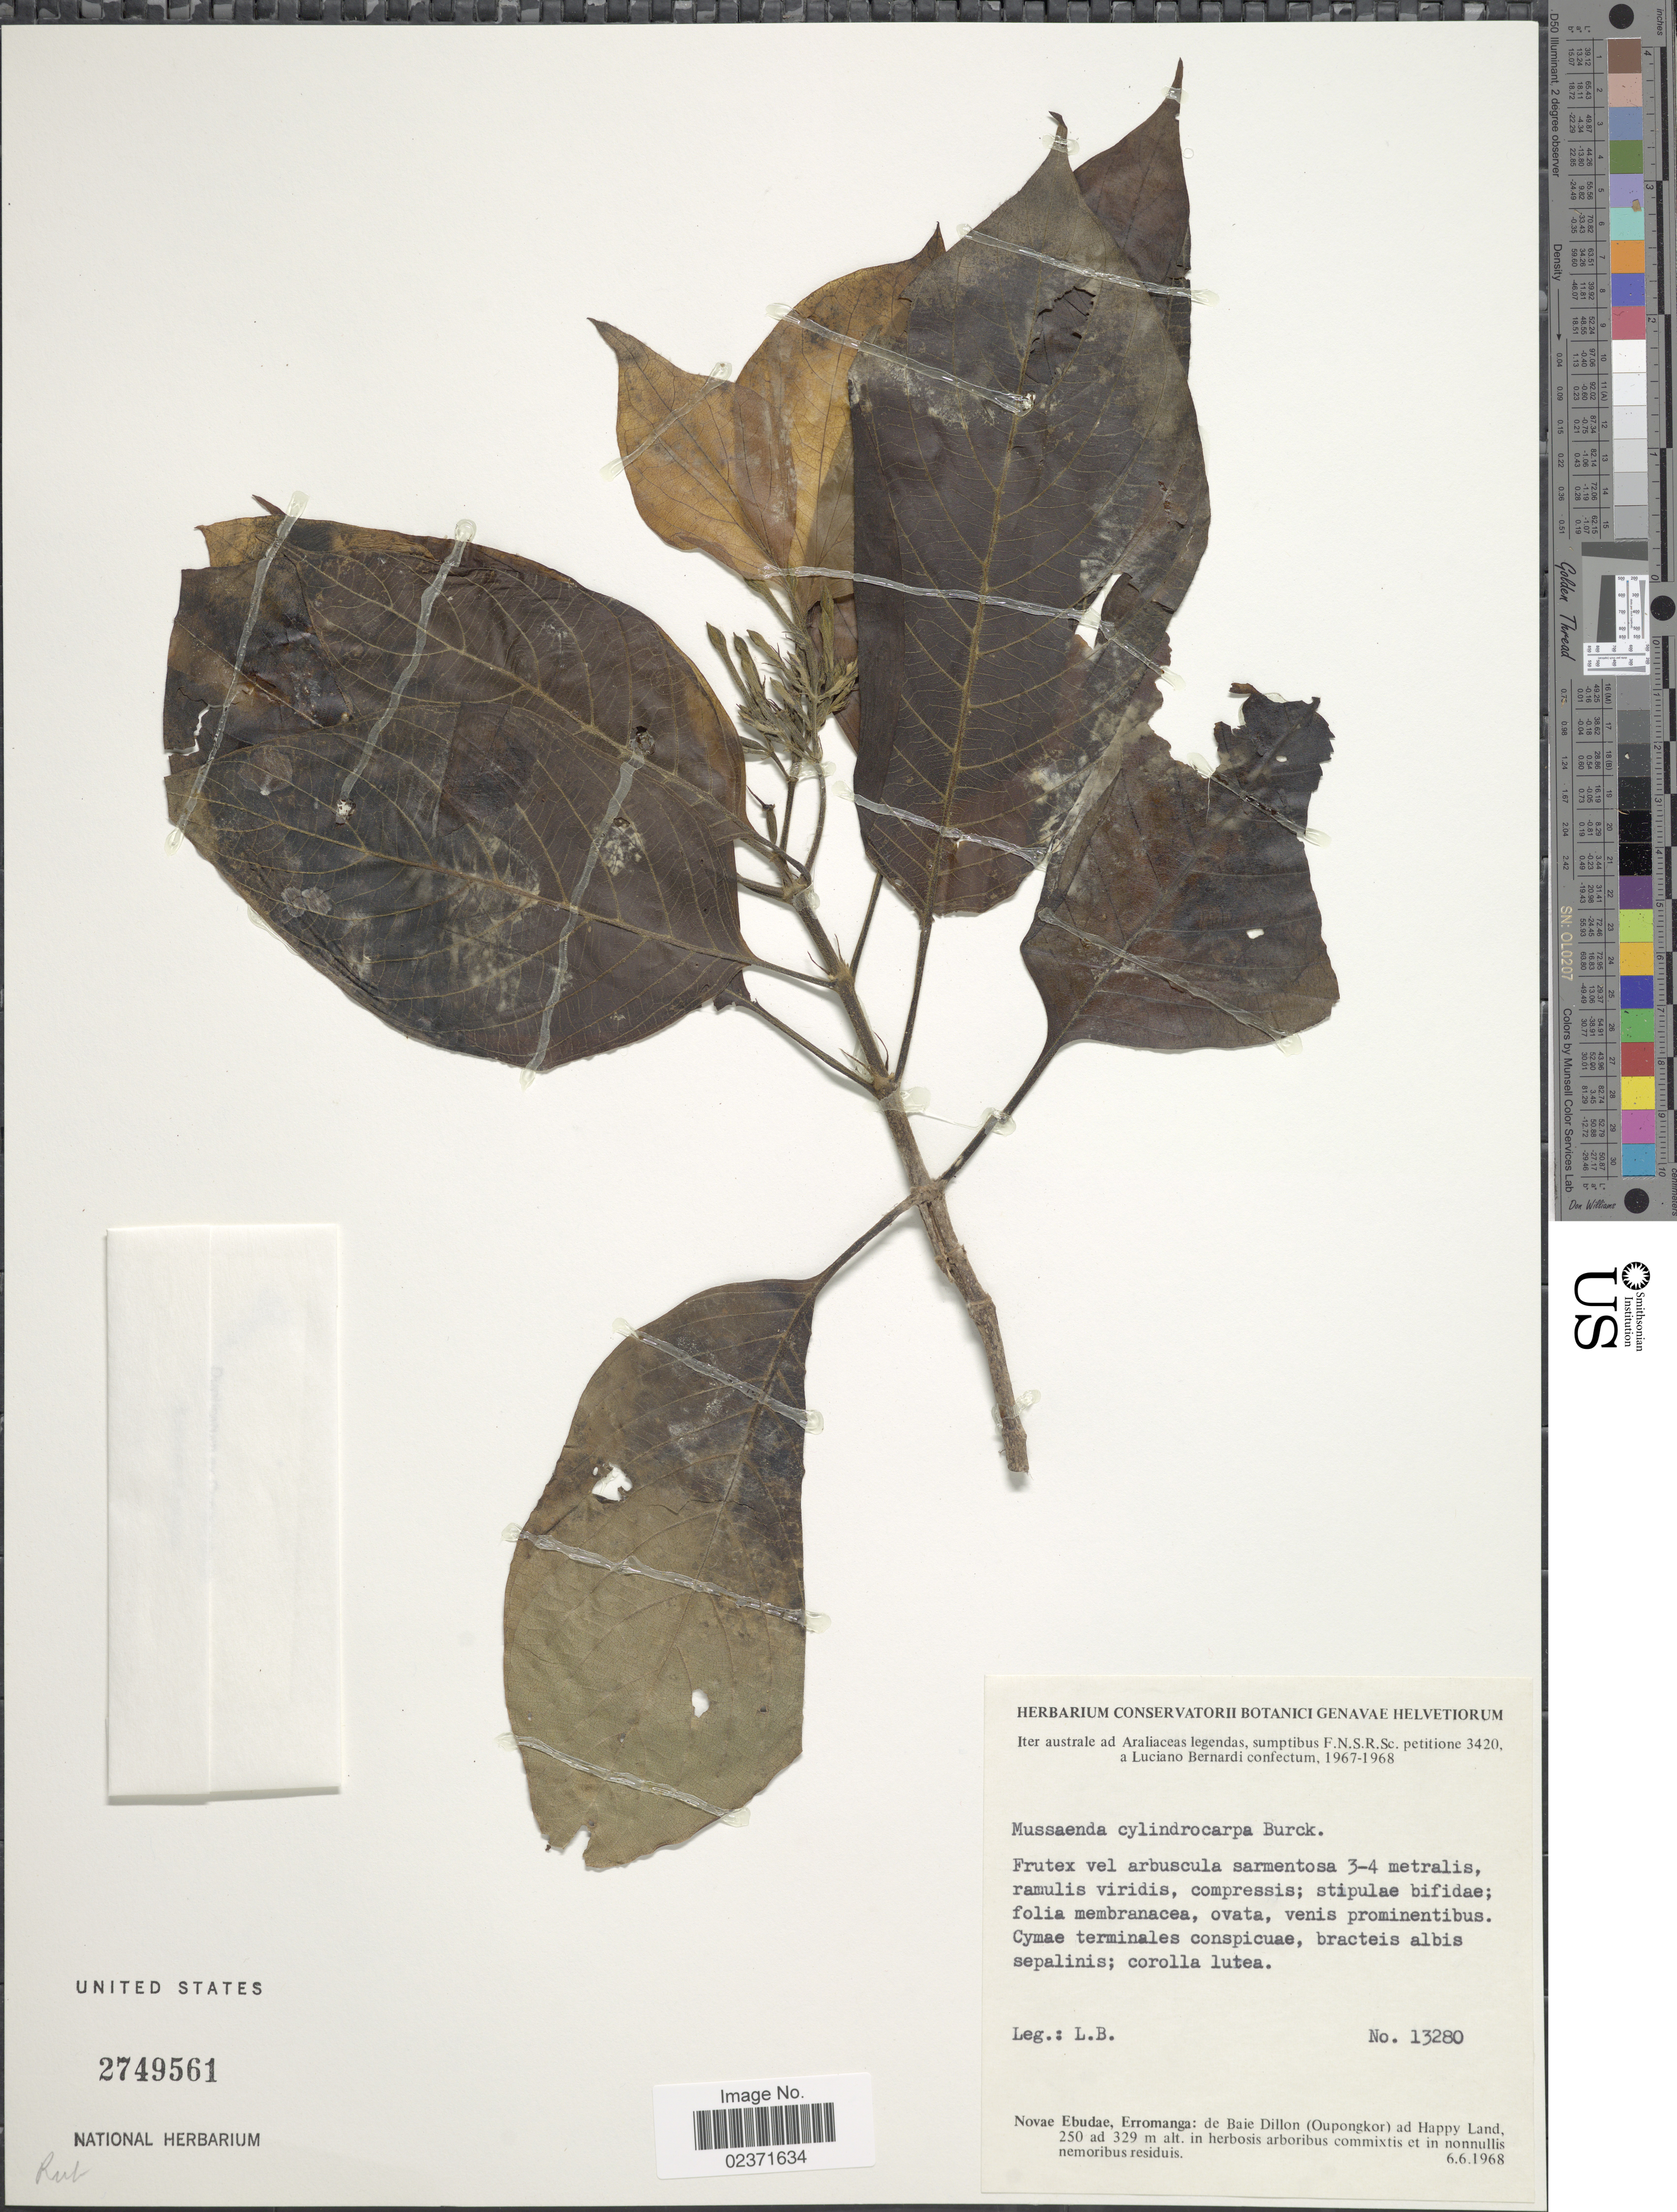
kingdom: Plantae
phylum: Tracheophyta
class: Magnoliopsida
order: Gentianales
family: Rubiaceae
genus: Mussaenda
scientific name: Mussaenda cylindrocarpa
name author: Burck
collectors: L. Bernardi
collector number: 13280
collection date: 1968-06-06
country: Vanuatu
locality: Austral ad Araliaceas legendas. Novae Ebudae: de Naie Dillon (Oupongkor) ad Happy Land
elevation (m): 250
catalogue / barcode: US 2749561